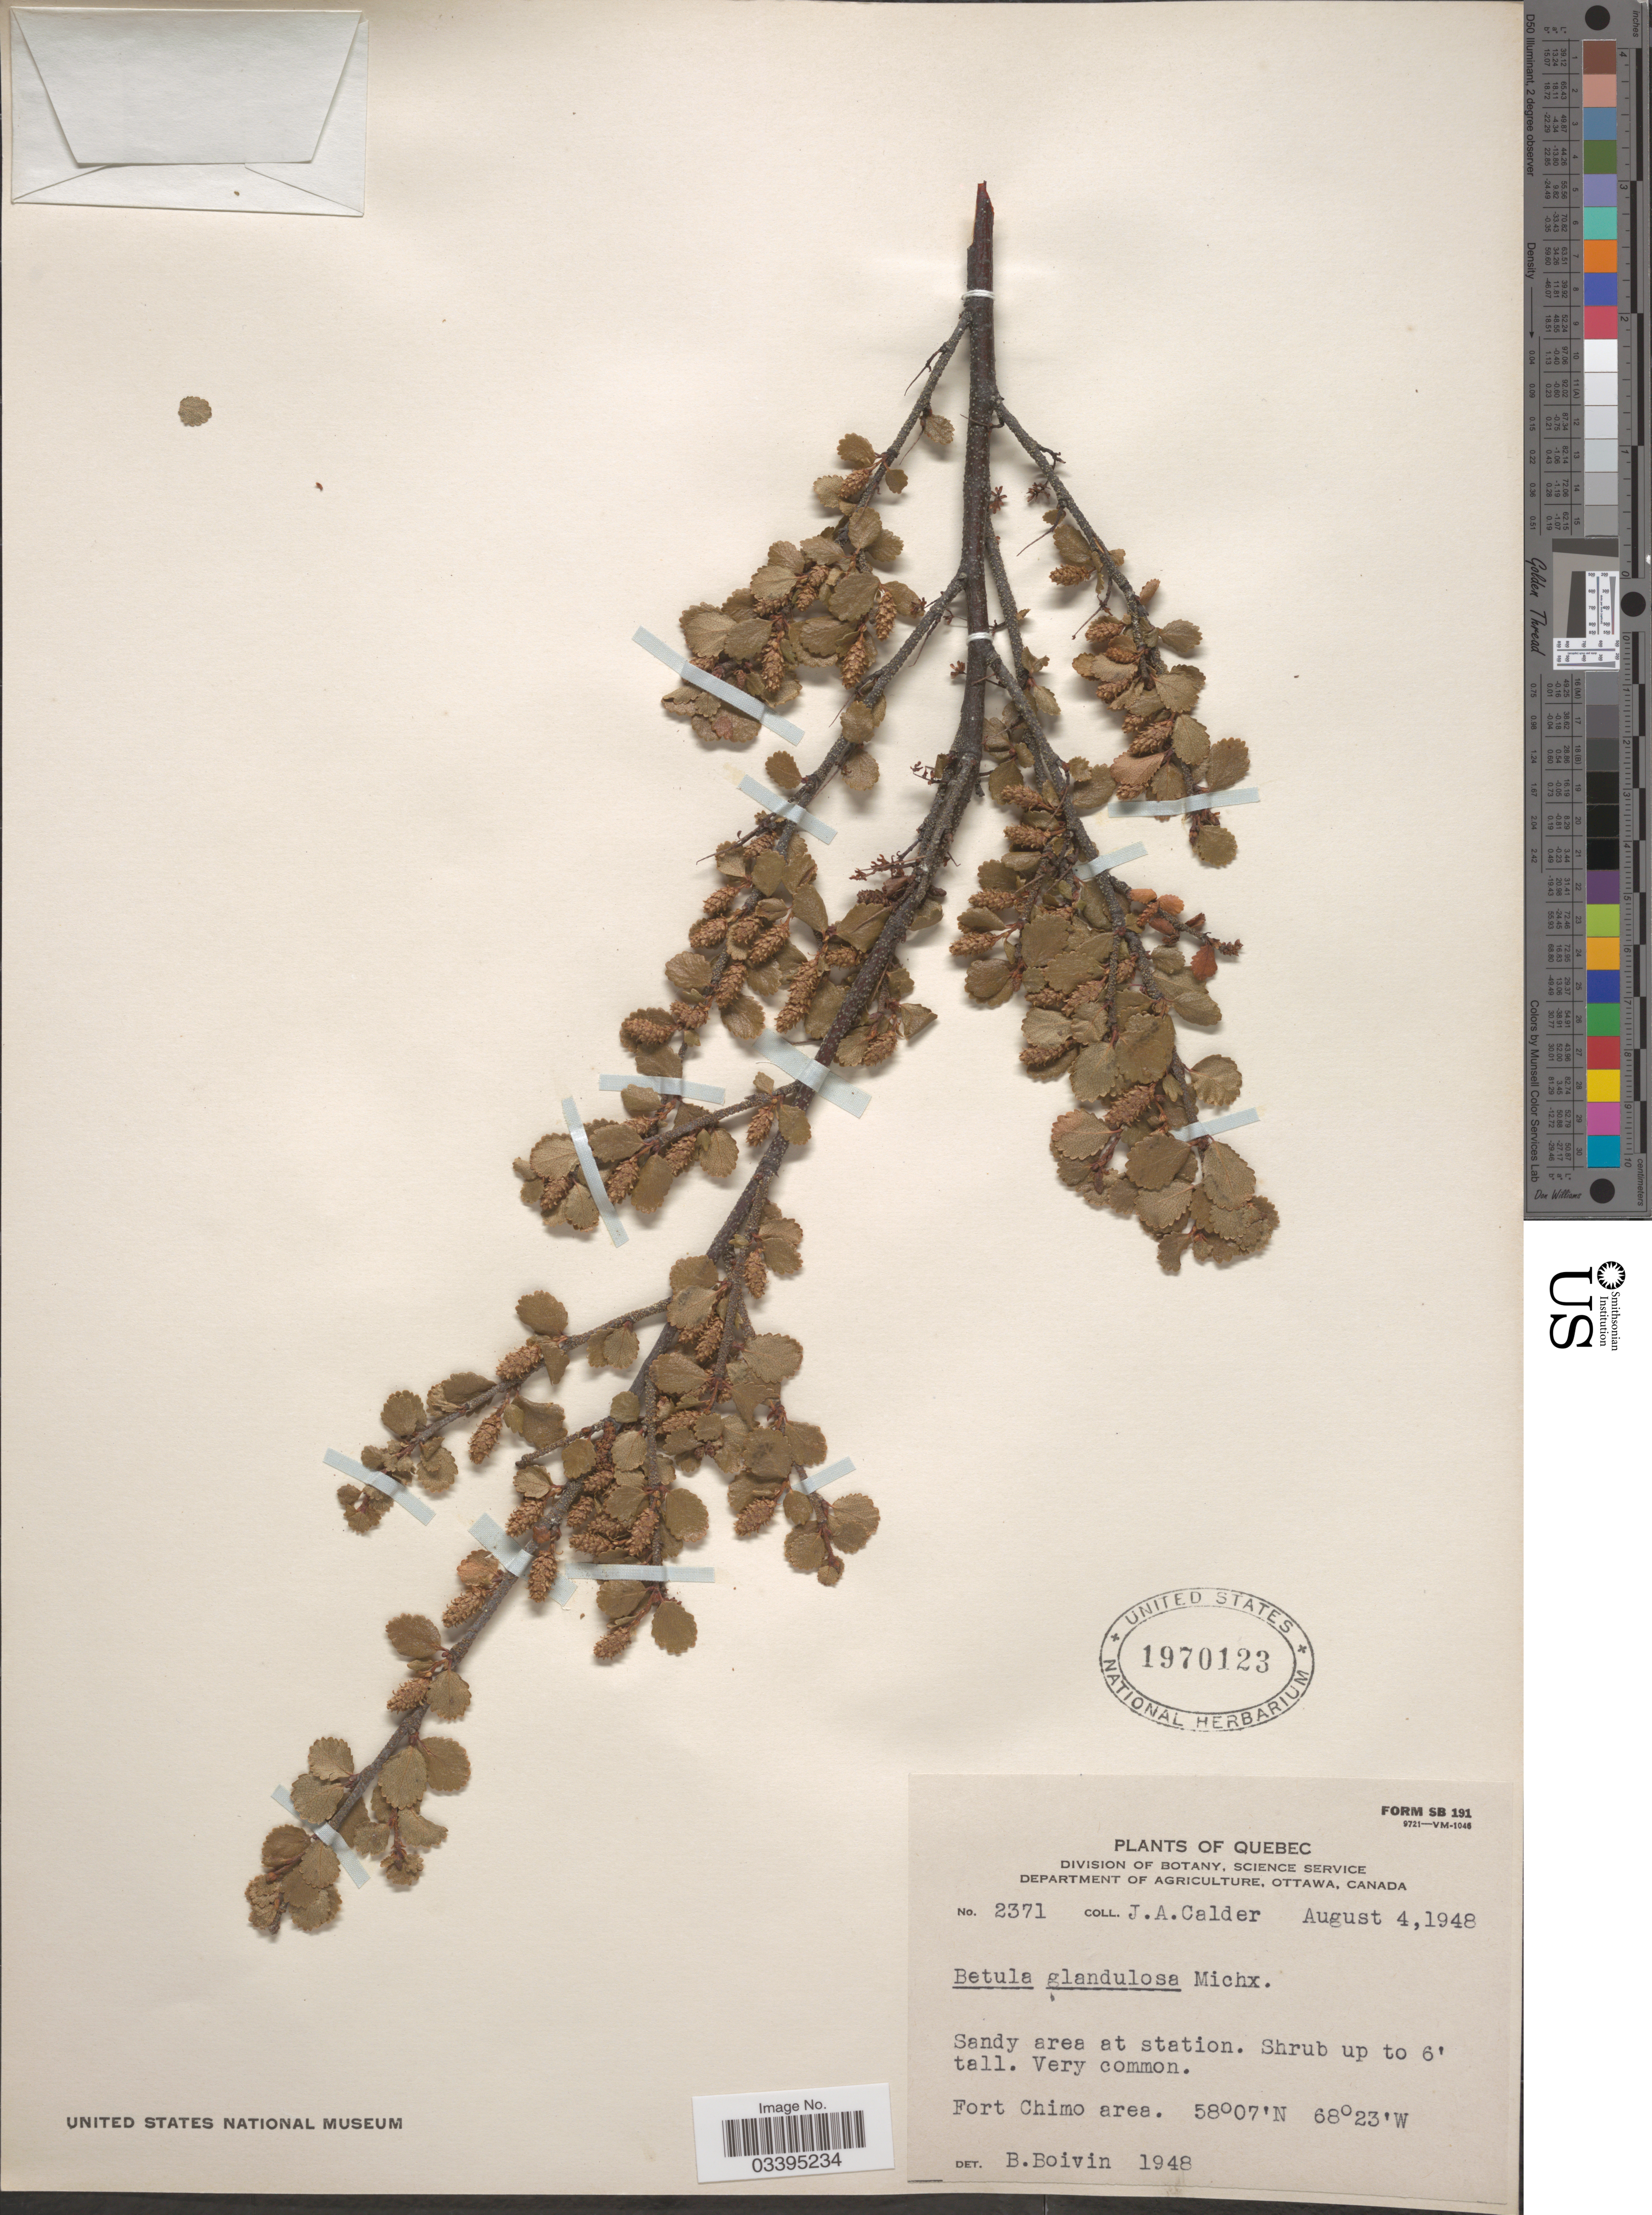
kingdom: Plantae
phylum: Tracheophyta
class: Magnoliopsida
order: Fagales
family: Betulaceae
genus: Betula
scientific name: Betula glandulosa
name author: Michx.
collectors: J. A. Calder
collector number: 2371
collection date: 1948-08-04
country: Canada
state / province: Quebec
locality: Fort Chimo area.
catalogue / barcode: US 1970123